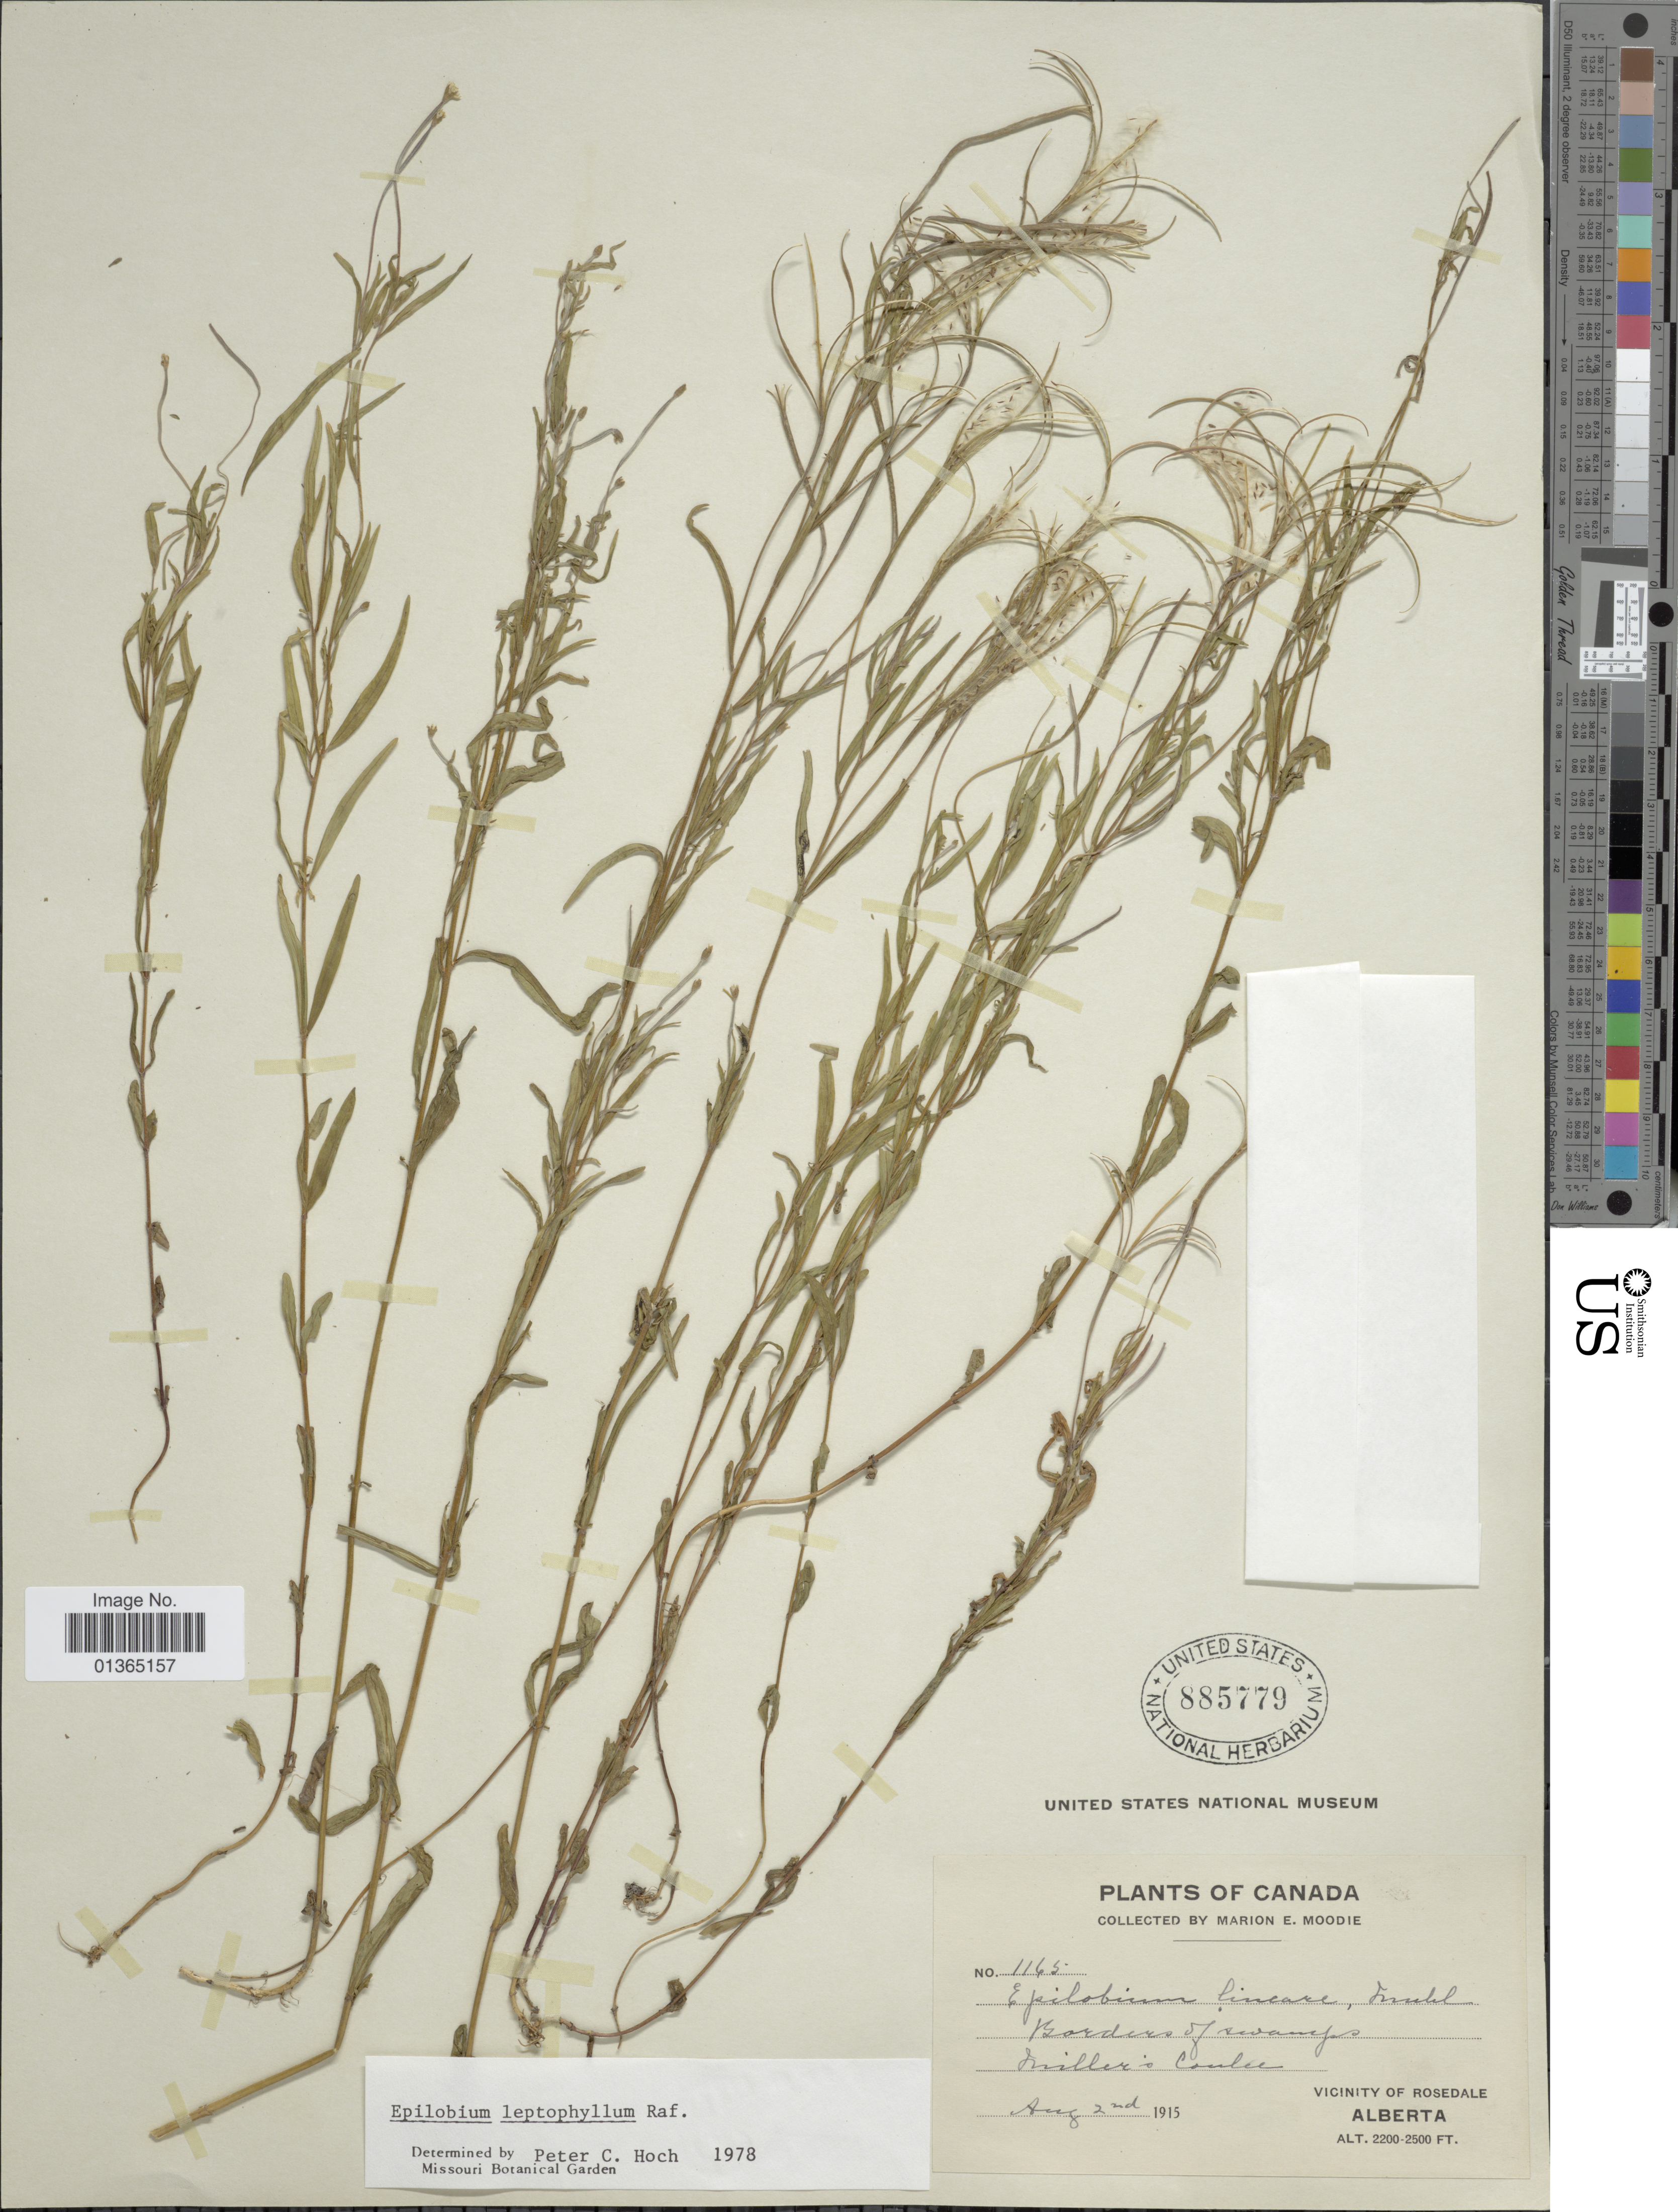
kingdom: Plantae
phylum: Tracheophyta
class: Magnoliopsida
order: Myrtales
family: Onagraceae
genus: Epilobium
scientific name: Epilobium leptophyllum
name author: Raf.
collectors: M. E. Moodie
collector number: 1165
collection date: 1915-08-02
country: Canada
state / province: Alberta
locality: Borders of swamps Miller's Coulée. Vicinity of Rosedale.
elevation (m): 671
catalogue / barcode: US 885779